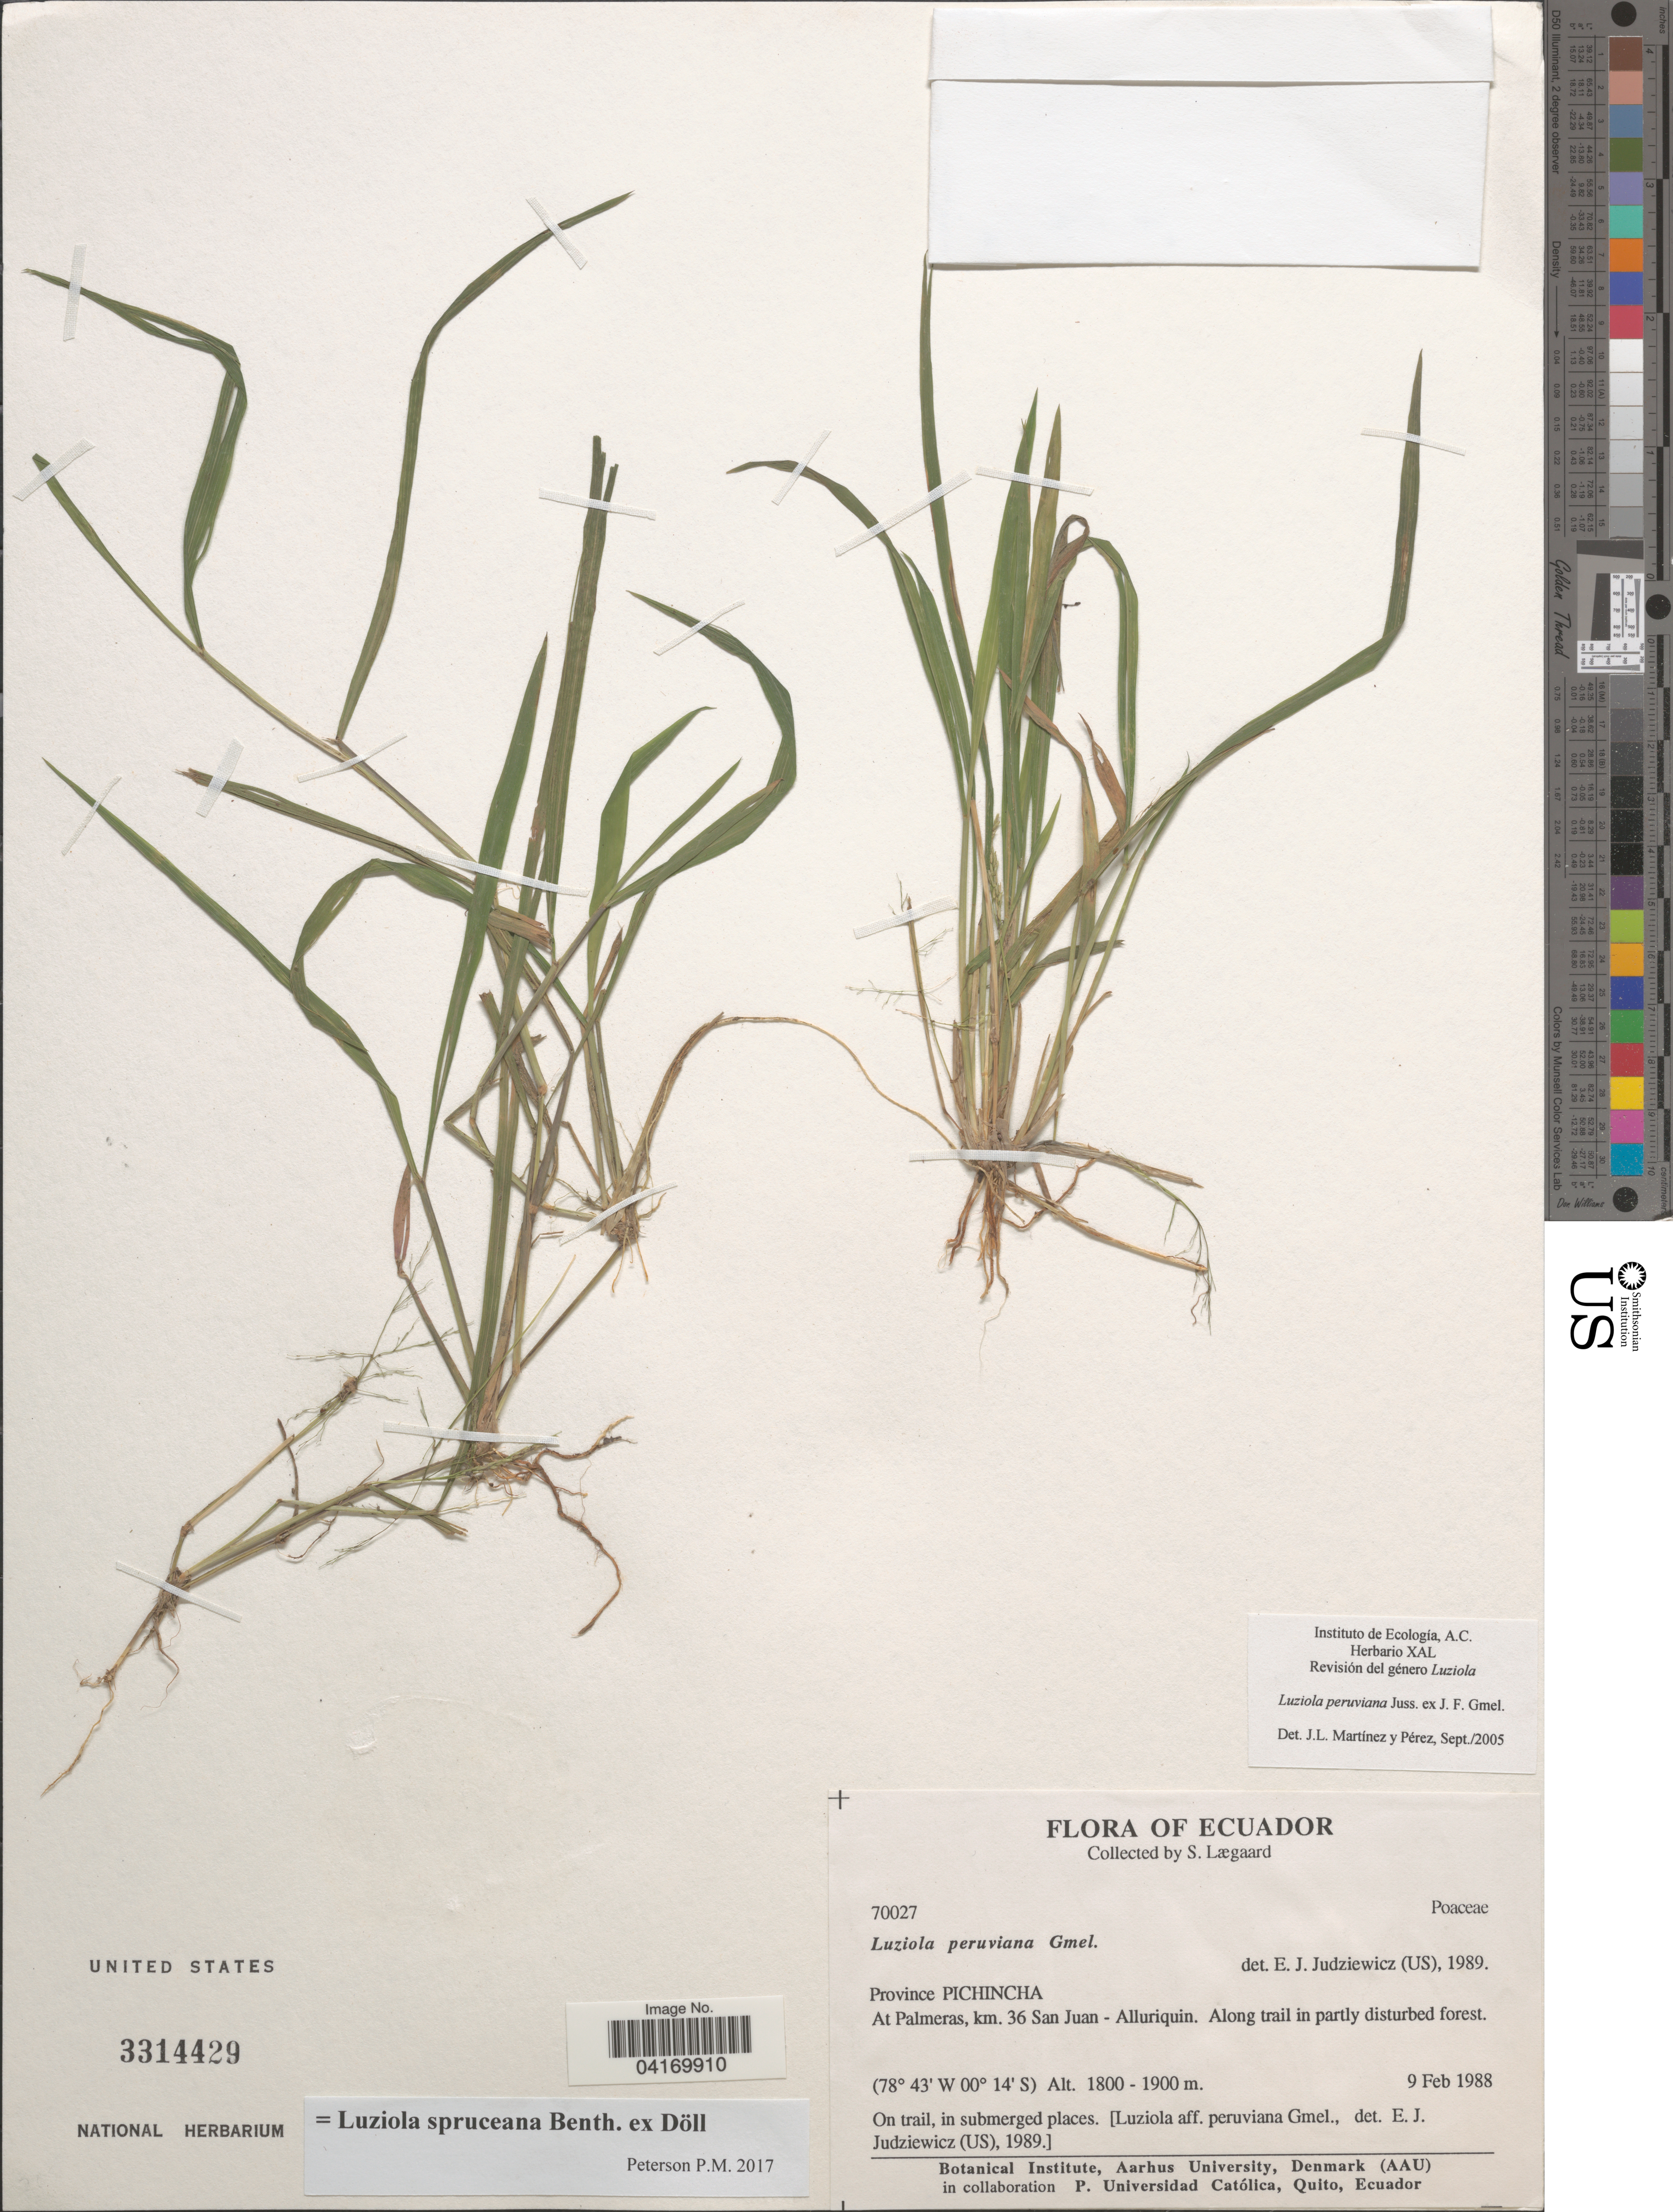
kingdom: Plantae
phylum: Tracheophyta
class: Liliopsida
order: Poales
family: Poaceae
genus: Luziola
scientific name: Luziola spruceana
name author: Benth. ex Döll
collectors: S. Lægaard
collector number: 70027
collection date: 1988-02-09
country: Ecuador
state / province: Pichincha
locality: At Palmeras, km. 36 San Juan - Alluriquin. Along trail in partly disturbed forest.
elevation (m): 1800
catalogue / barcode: US 3314429